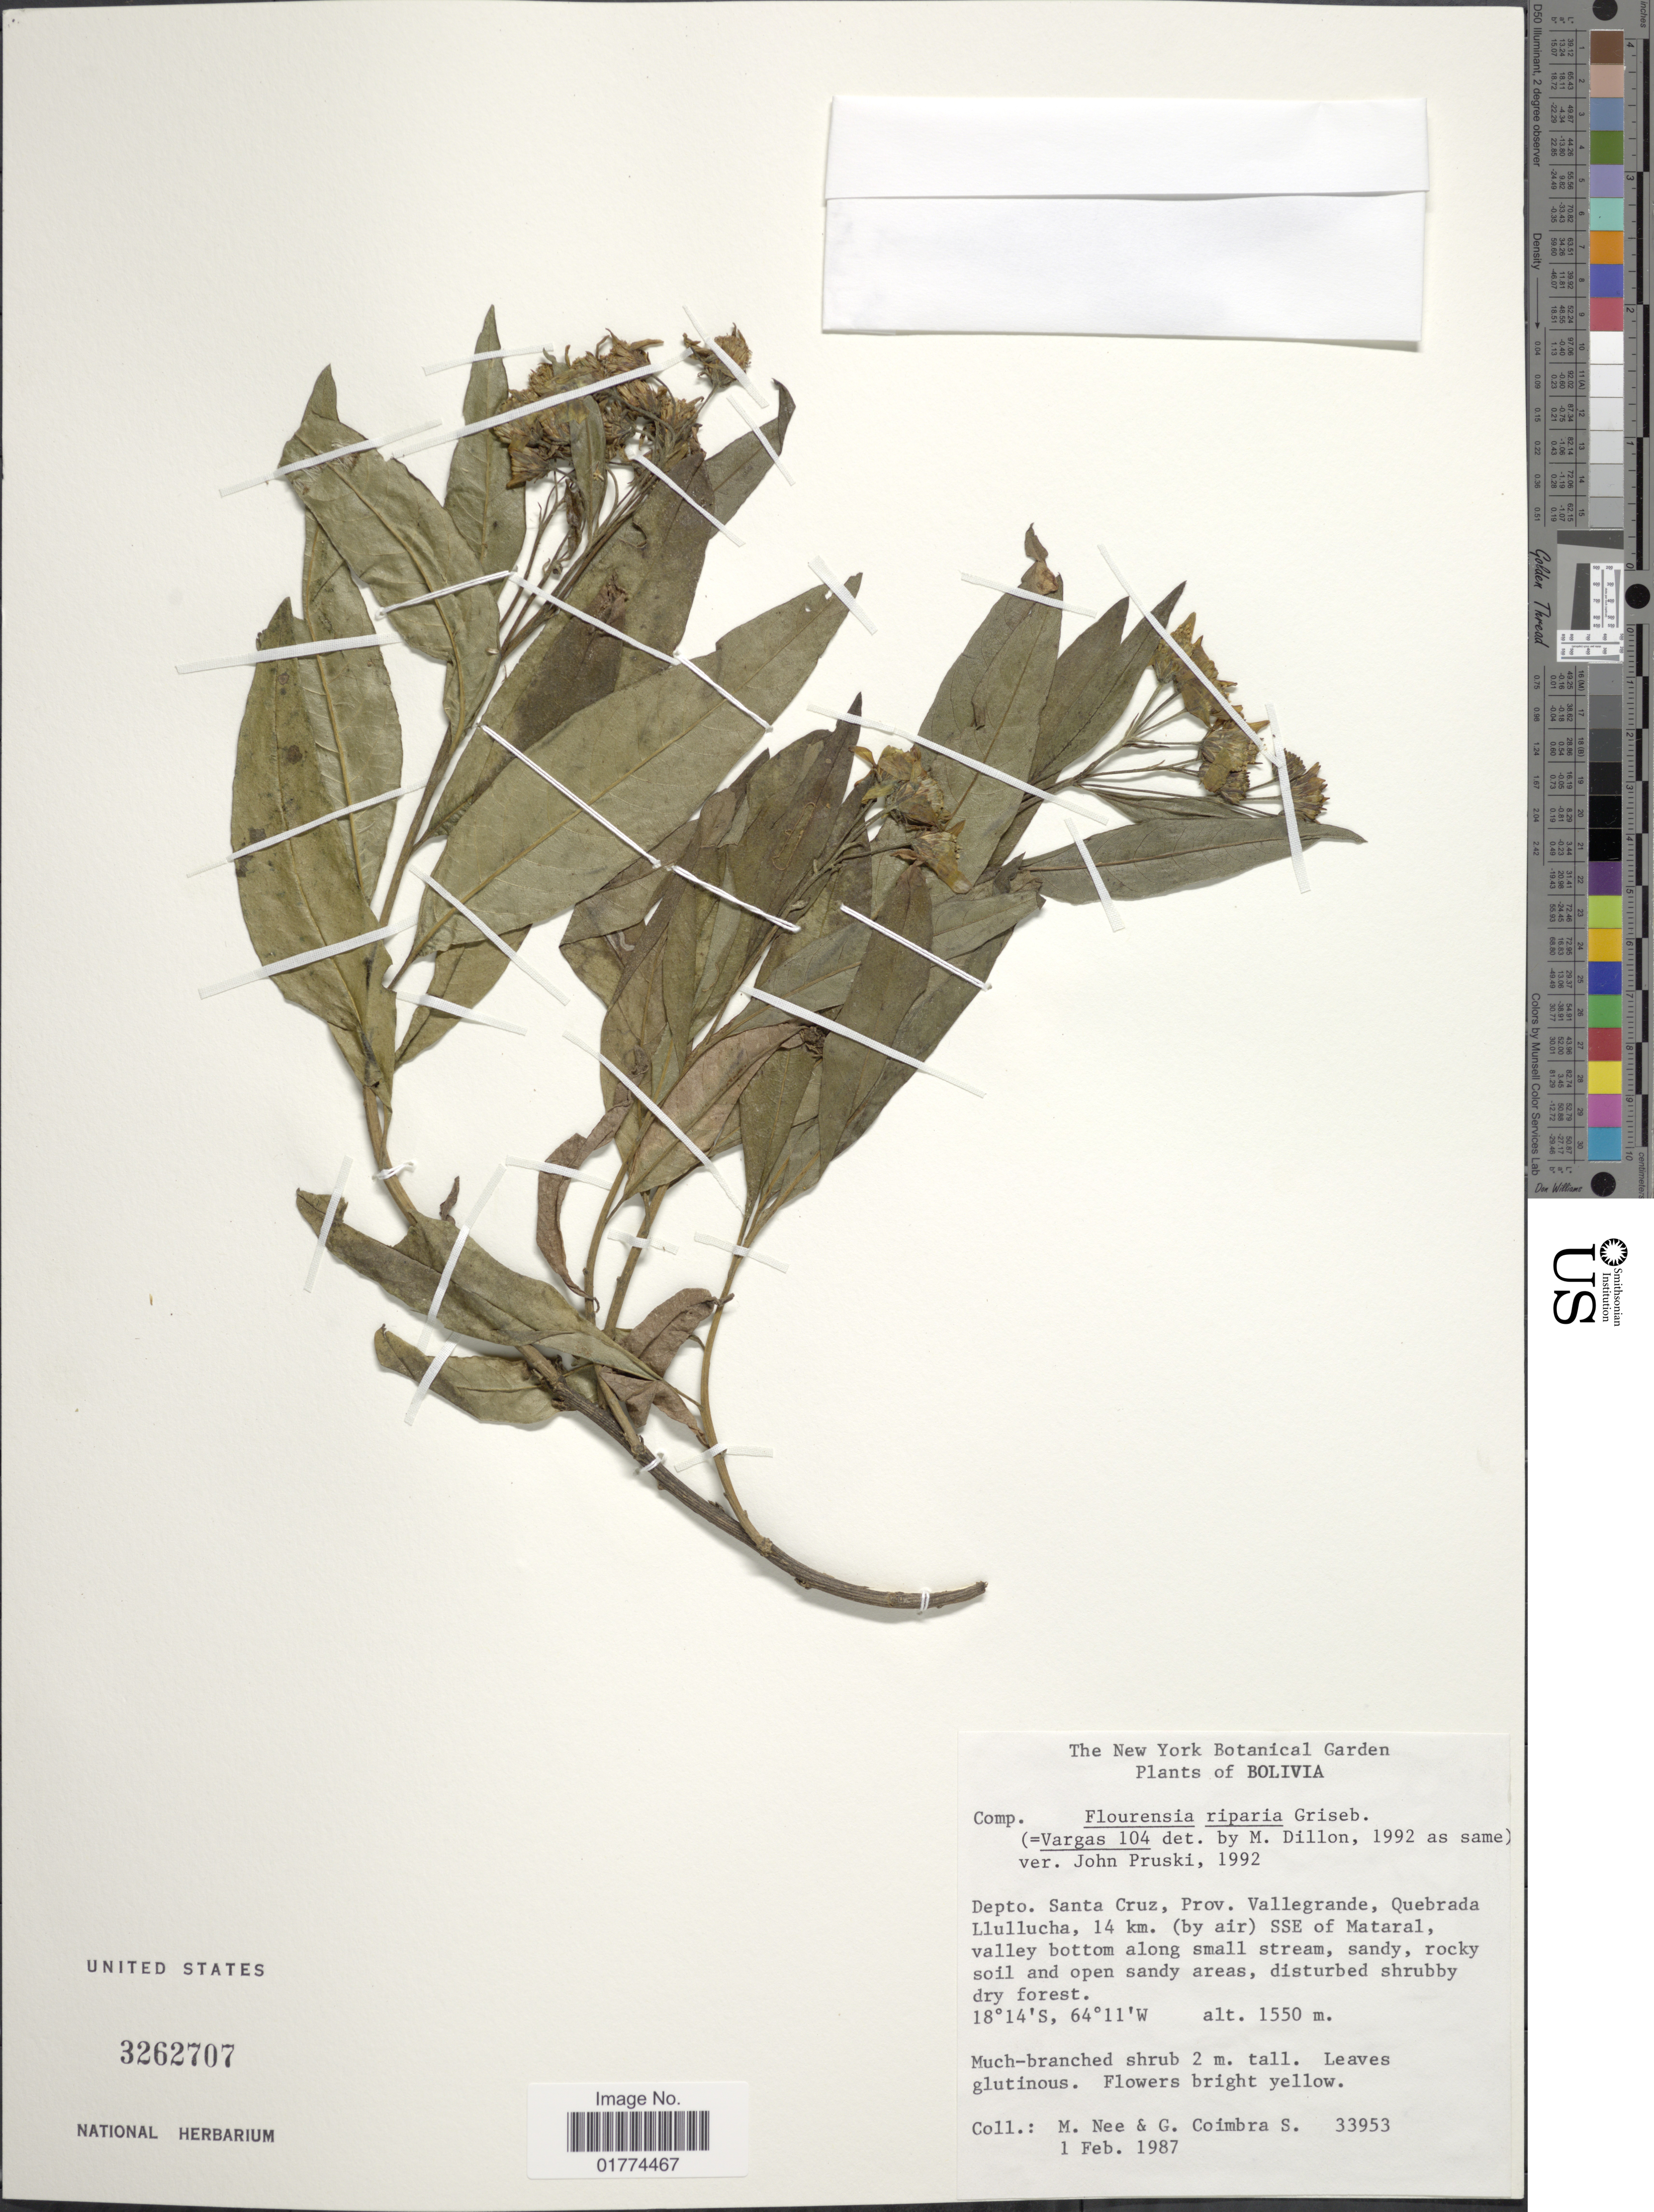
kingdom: Plantae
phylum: Tracheophyta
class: Magnoliopsida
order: Asterales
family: Asteraceae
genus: Flourensia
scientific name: Flourensia riparia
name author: Griseb.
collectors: M. Nee & G. Coimbra S.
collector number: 33953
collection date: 1987-02-01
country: Bolivia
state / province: Santa Cruz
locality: Prov. Vallegrande, Quebrada Llullucha, 14 km. (by air) SSE of Mataral, valley bottom along stream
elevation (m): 1550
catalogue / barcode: US 3262707